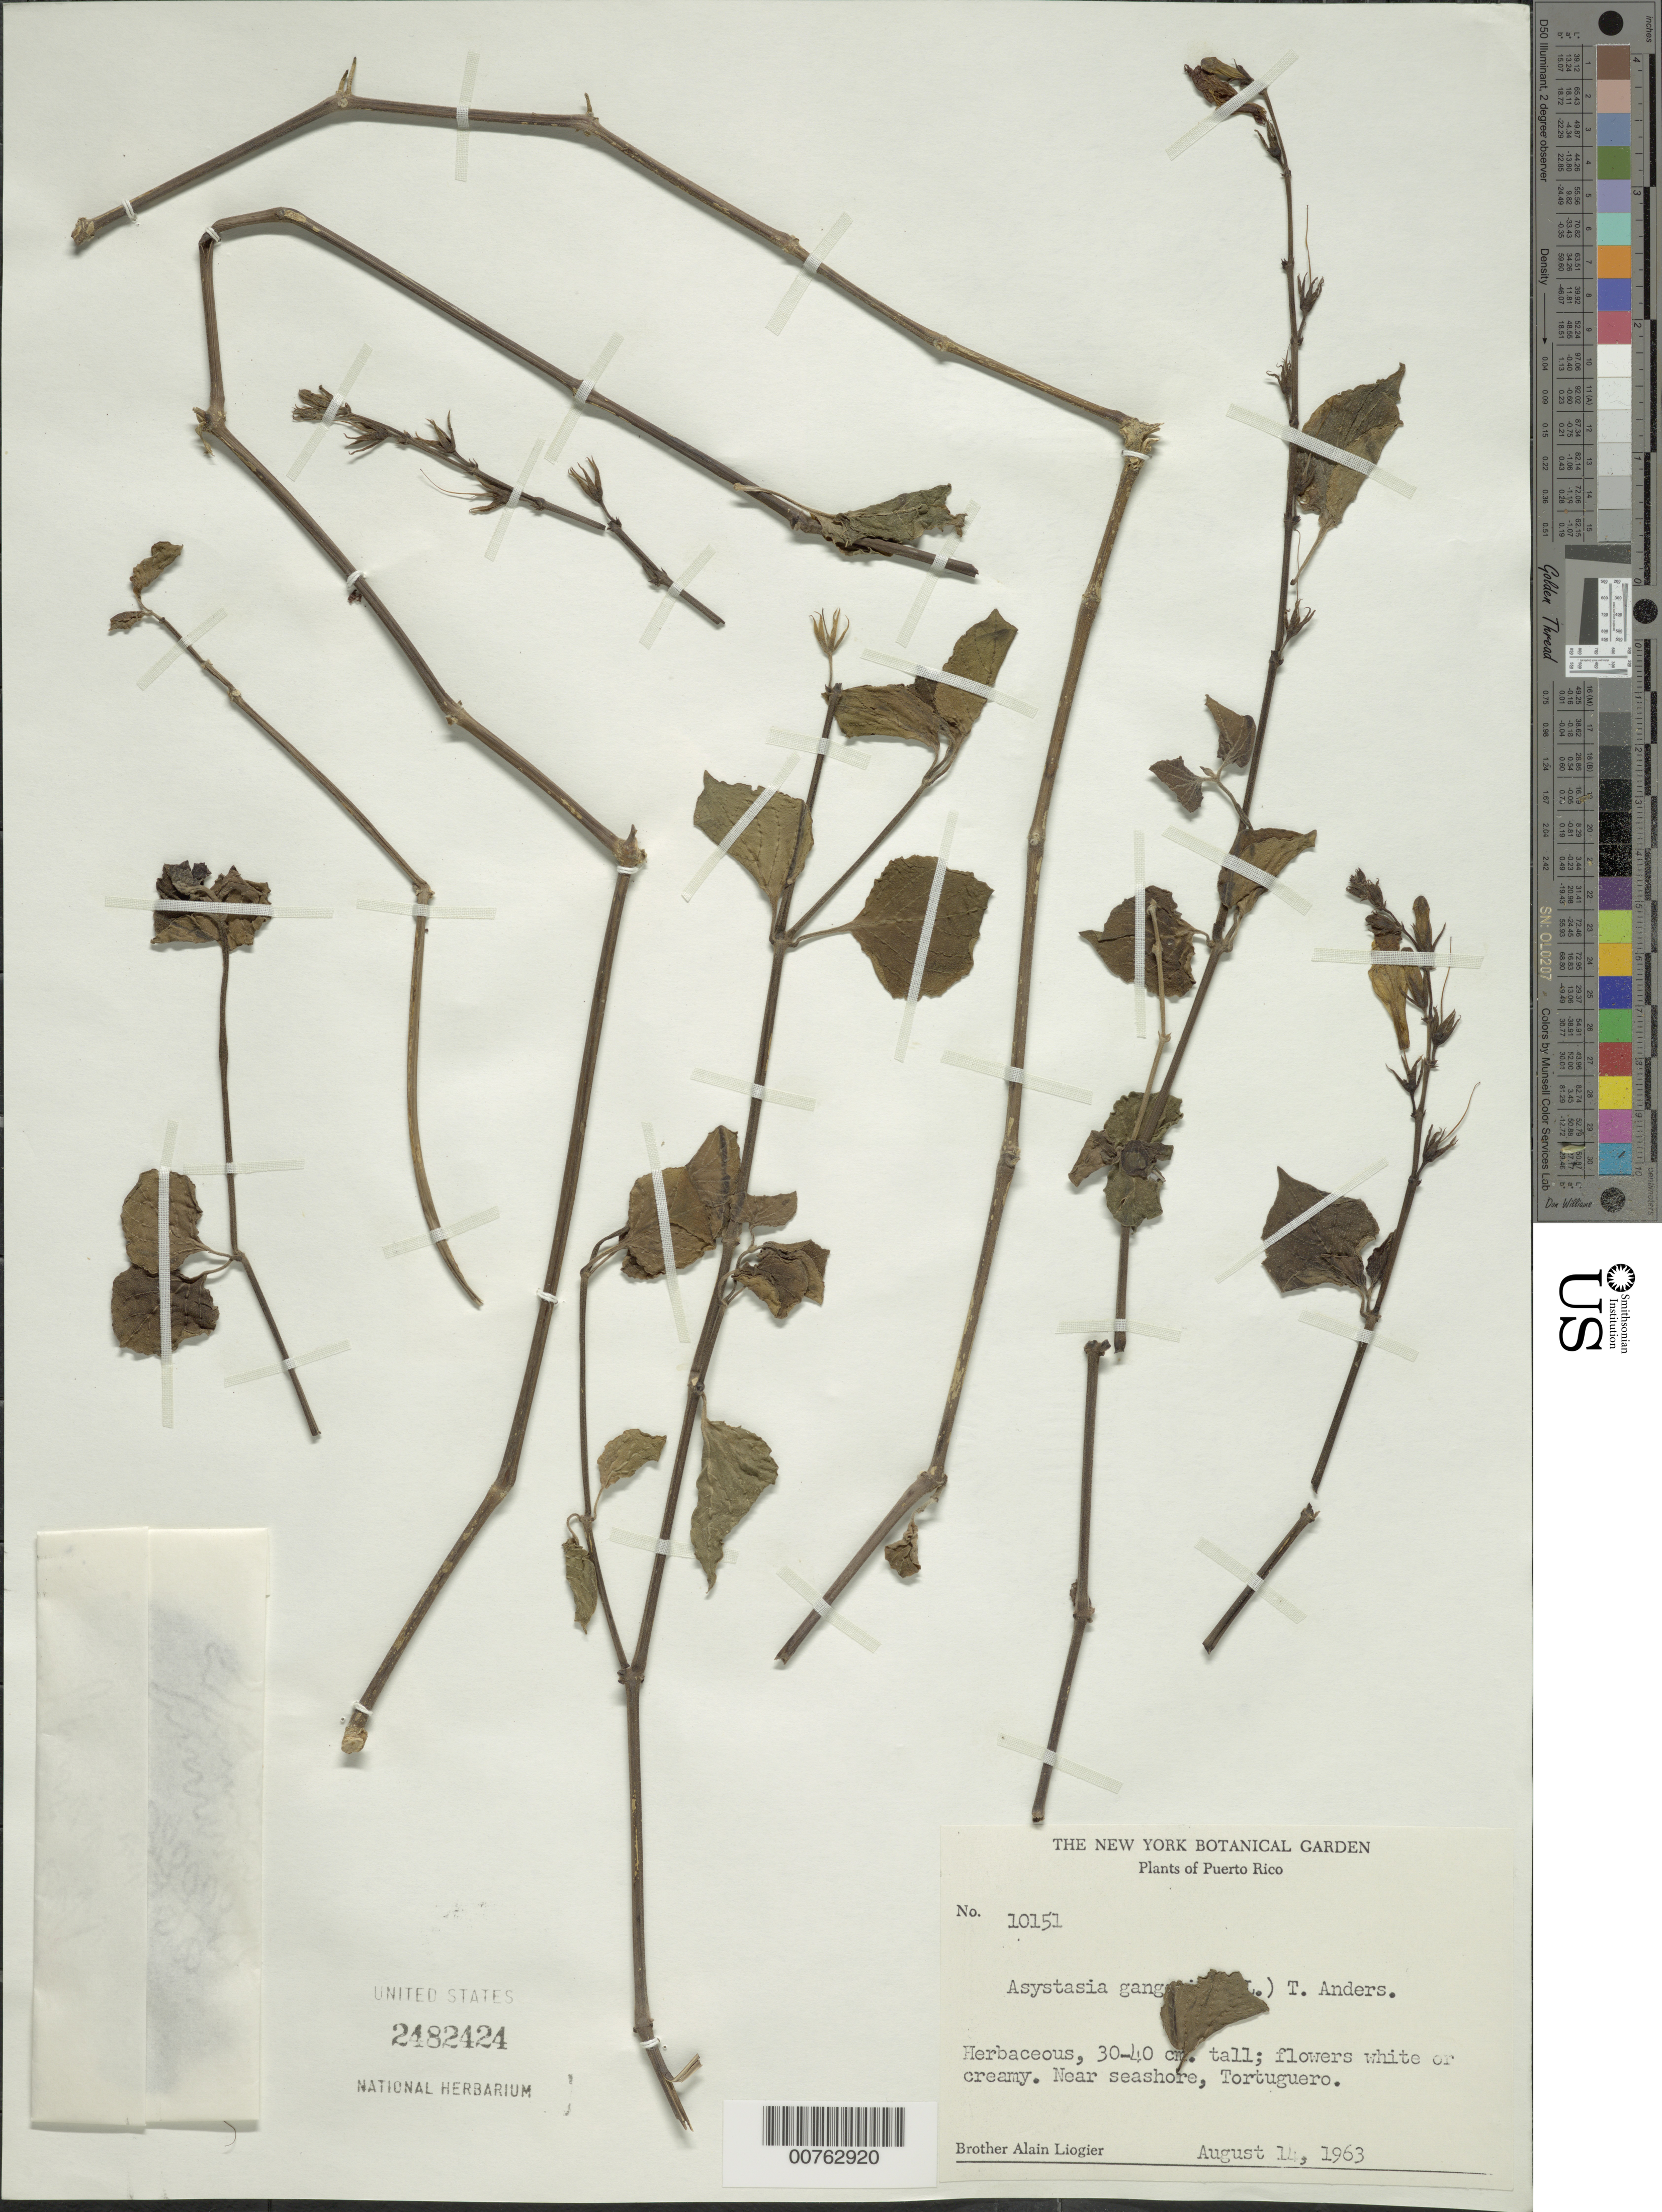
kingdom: Plantae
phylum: Tracheophyta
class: Magnoliopsida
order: Lamiales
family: Acanthaceae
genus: Asystasia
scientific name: Asystasia gangetica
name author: (L.) T. Anderson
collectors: A. H. Liogier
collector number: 10151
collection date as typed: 14 Aug 1963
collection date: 1963-08-14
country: Puerto Rico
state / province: Vega Baja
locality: Tortuguero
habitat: Near seashore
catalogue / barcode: US 2482424